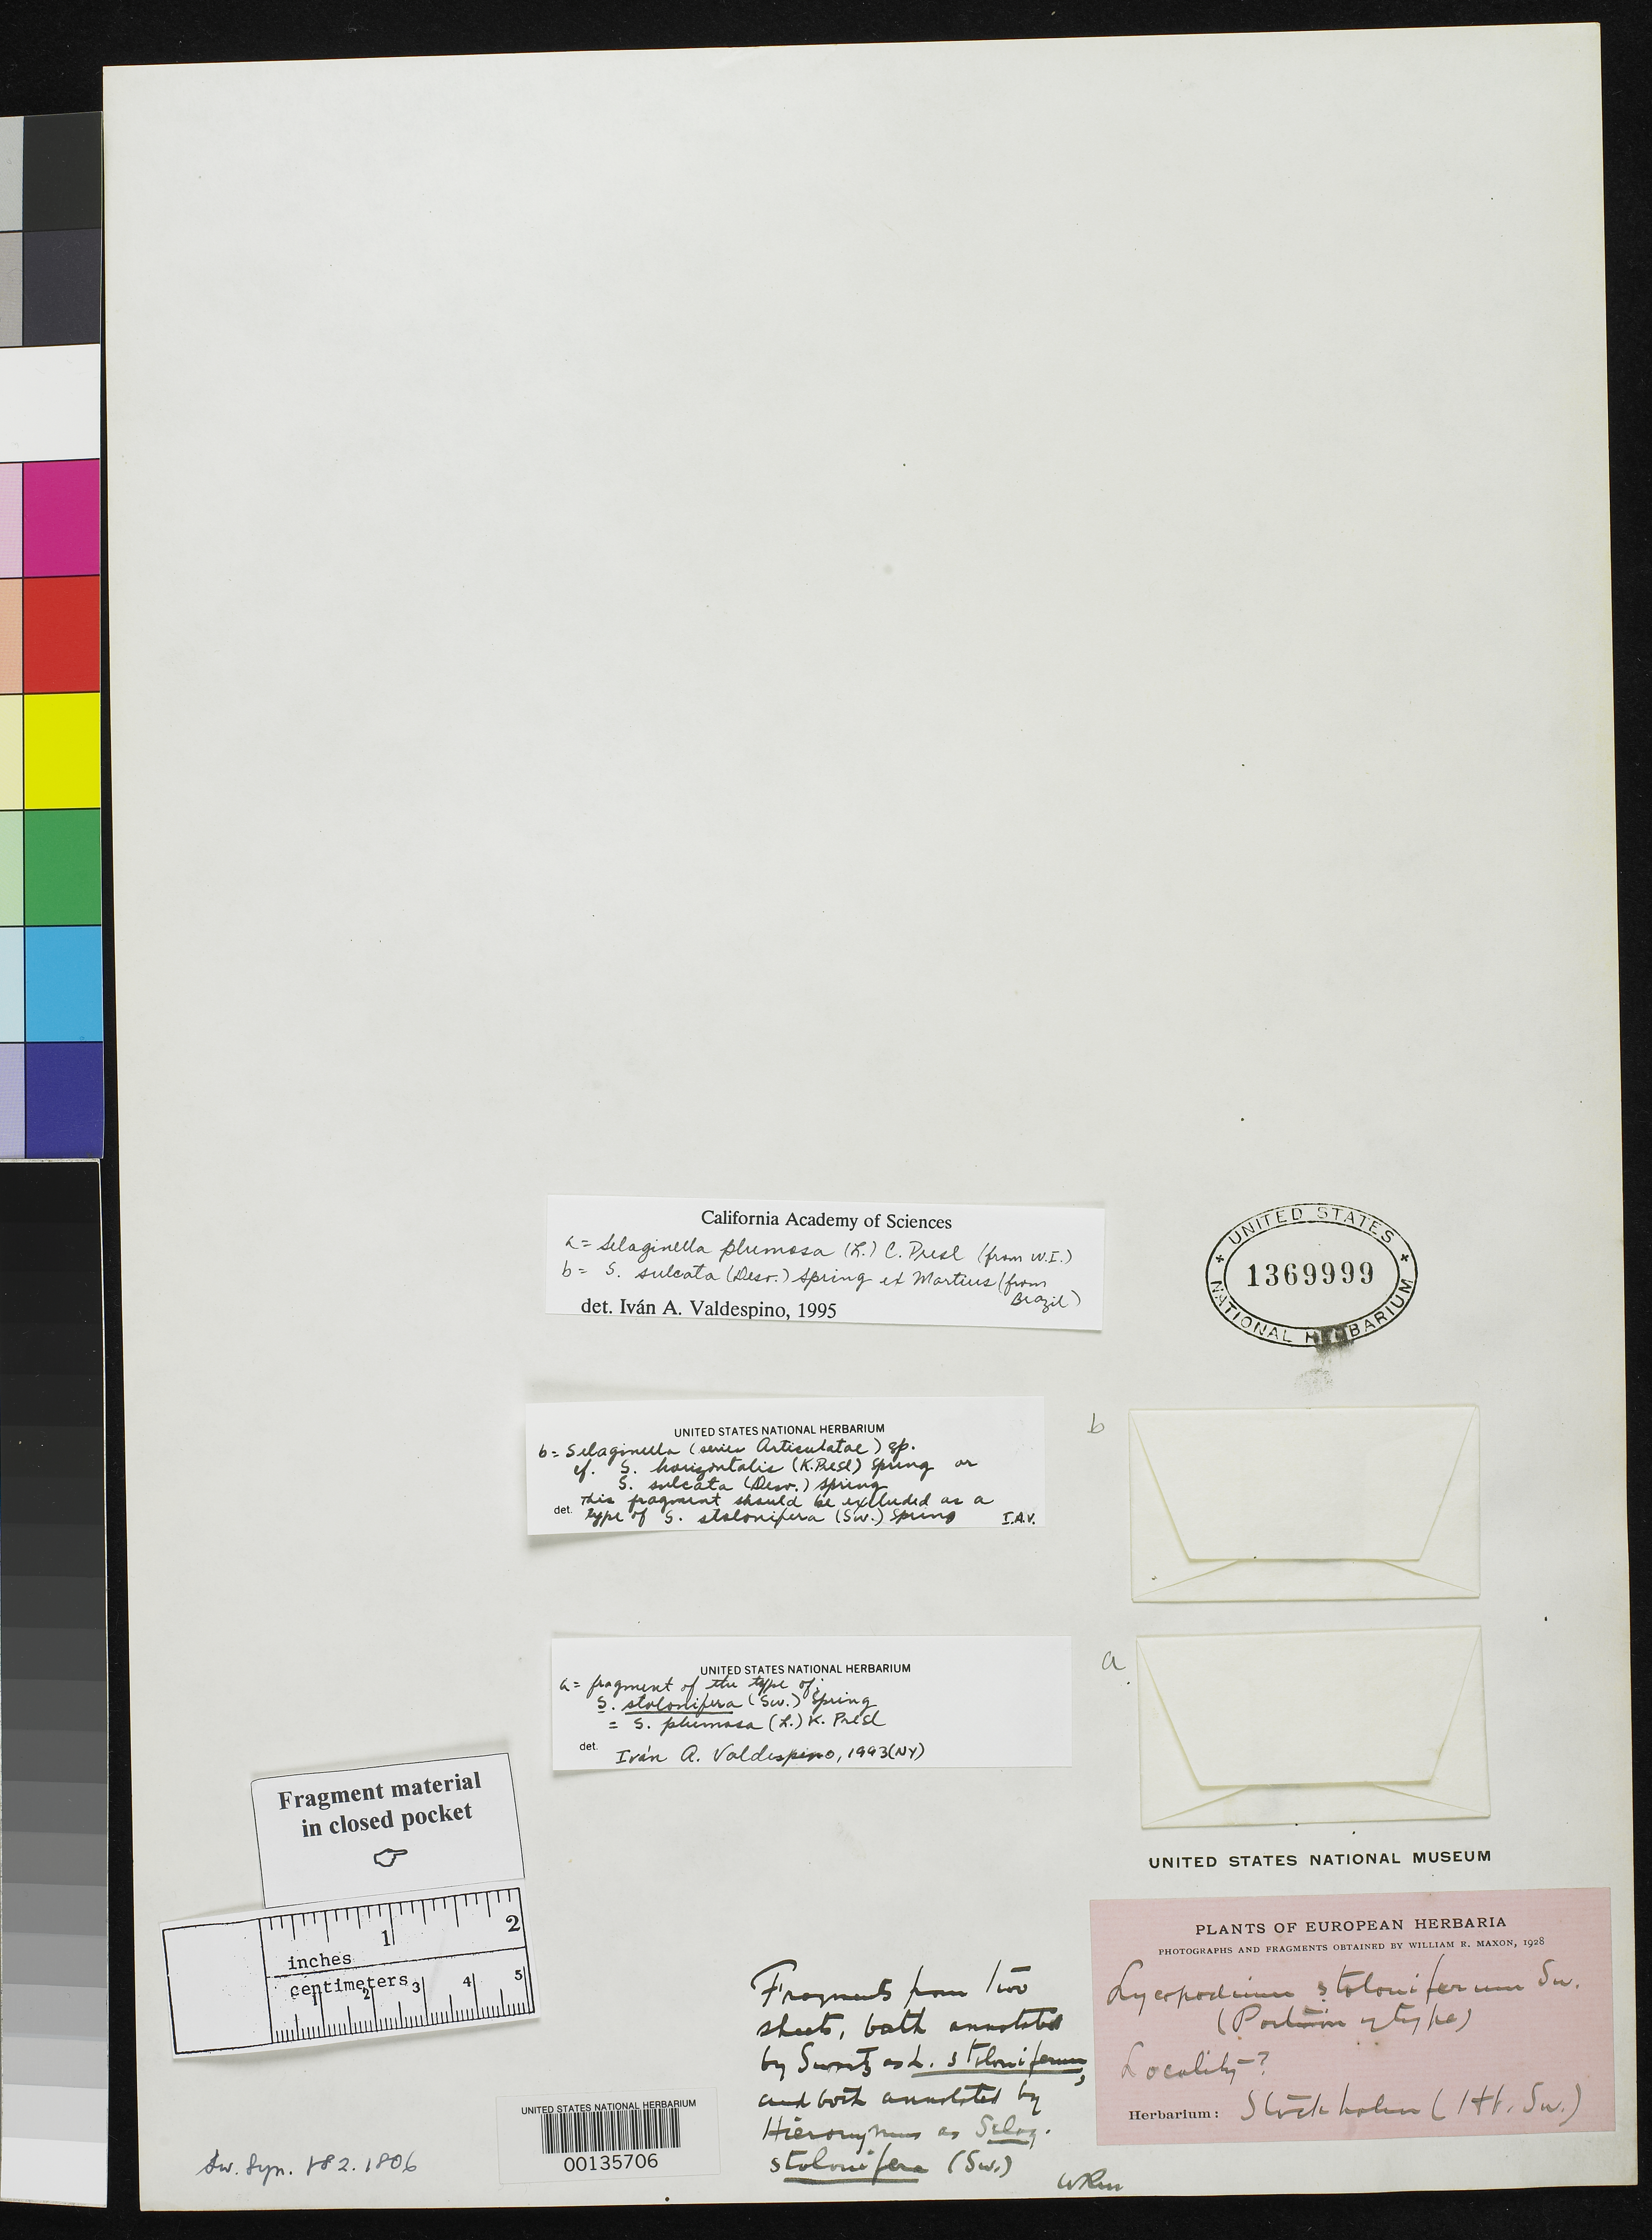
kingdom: Plantae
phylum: Tracheophyta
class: Lycopodiopsida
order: Lycopodiales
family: Lycopodiaceae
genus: Lycopodium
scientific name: Lycopodium stoloniferum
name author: Sw.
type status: Type Fragment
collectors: ex herb. Swartz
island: Hispaniola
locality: "Hispaniola" [as cited in protologue]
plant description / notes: Fragmentary material of type specimen(s?) ex herb. Swartz (Stockholm). Two elements mounted on sheet, apparently representing different taxa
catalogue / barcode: US 1369999